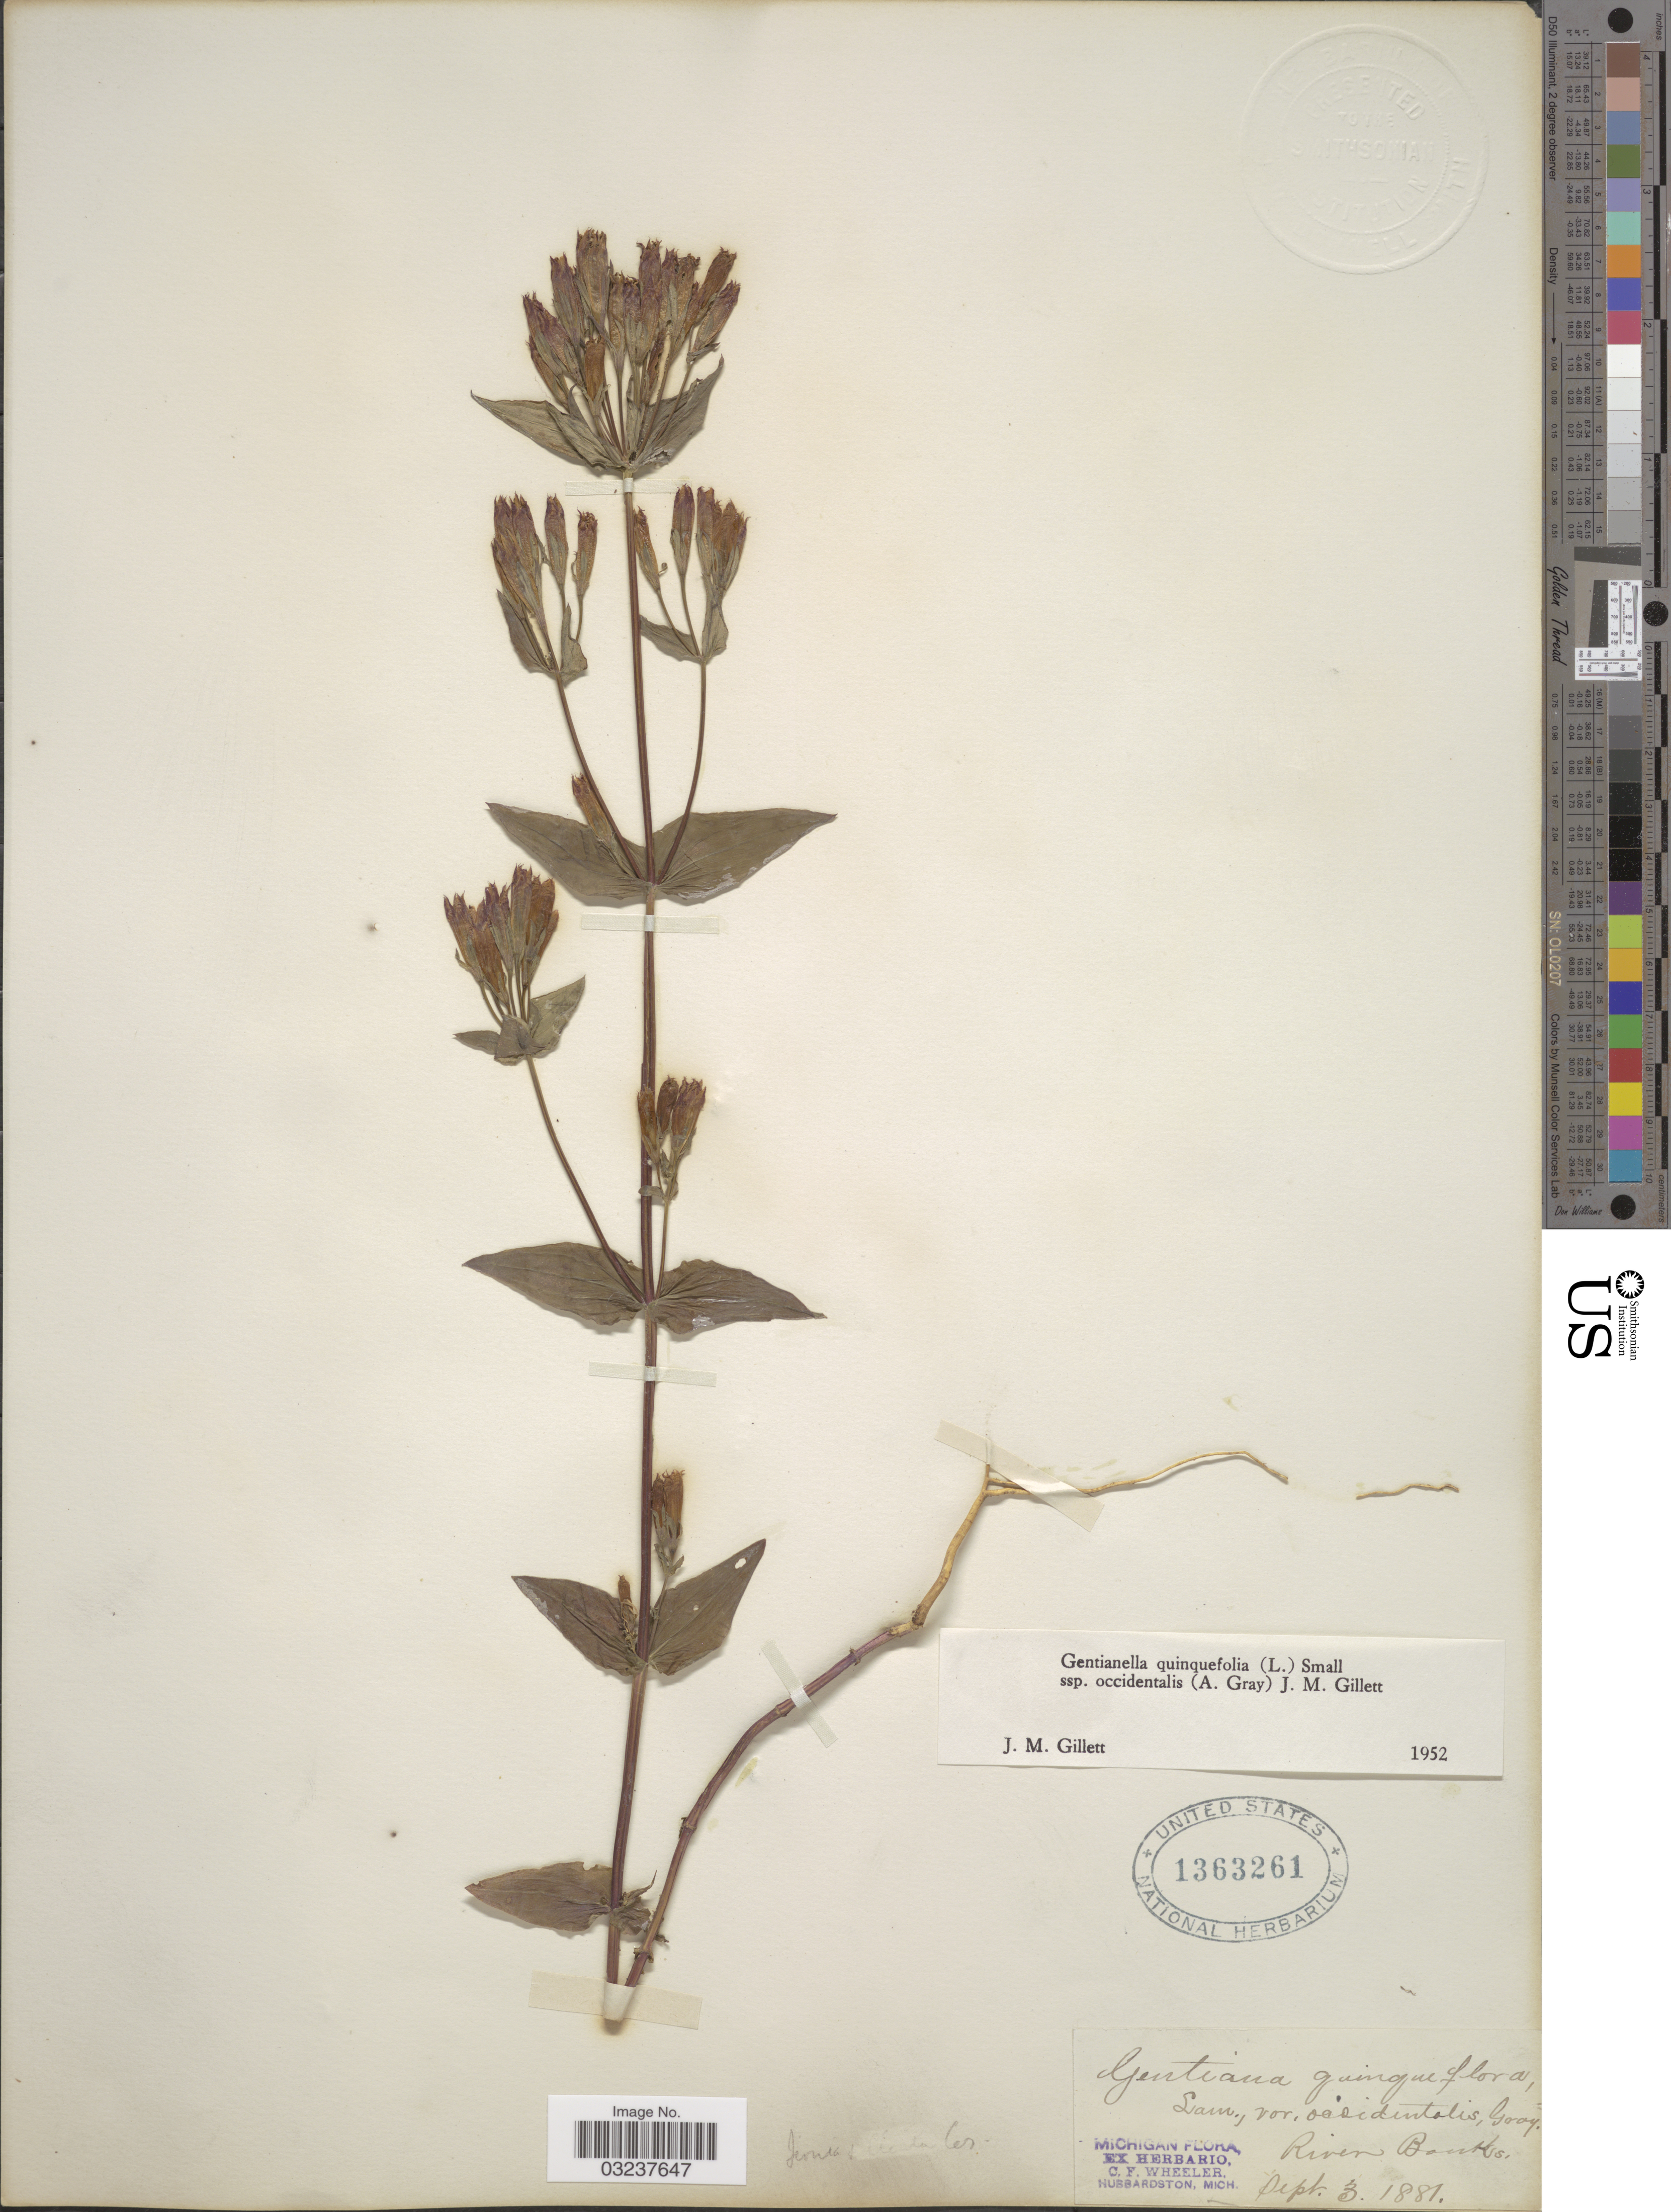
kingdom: Plantae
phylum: Tracheophyta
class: Magnoliopsida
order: Gentianales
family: Gentianaceae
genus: Gentianella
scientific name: Gentianella quinquefolia subsp. occidentalis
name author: (A. Gray) J.M. Gillett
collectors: Ex Herb. C. F. Wheeler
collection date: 1881-09-03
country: United States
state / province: Michigan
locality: River Banks.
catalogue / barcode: US 1363261